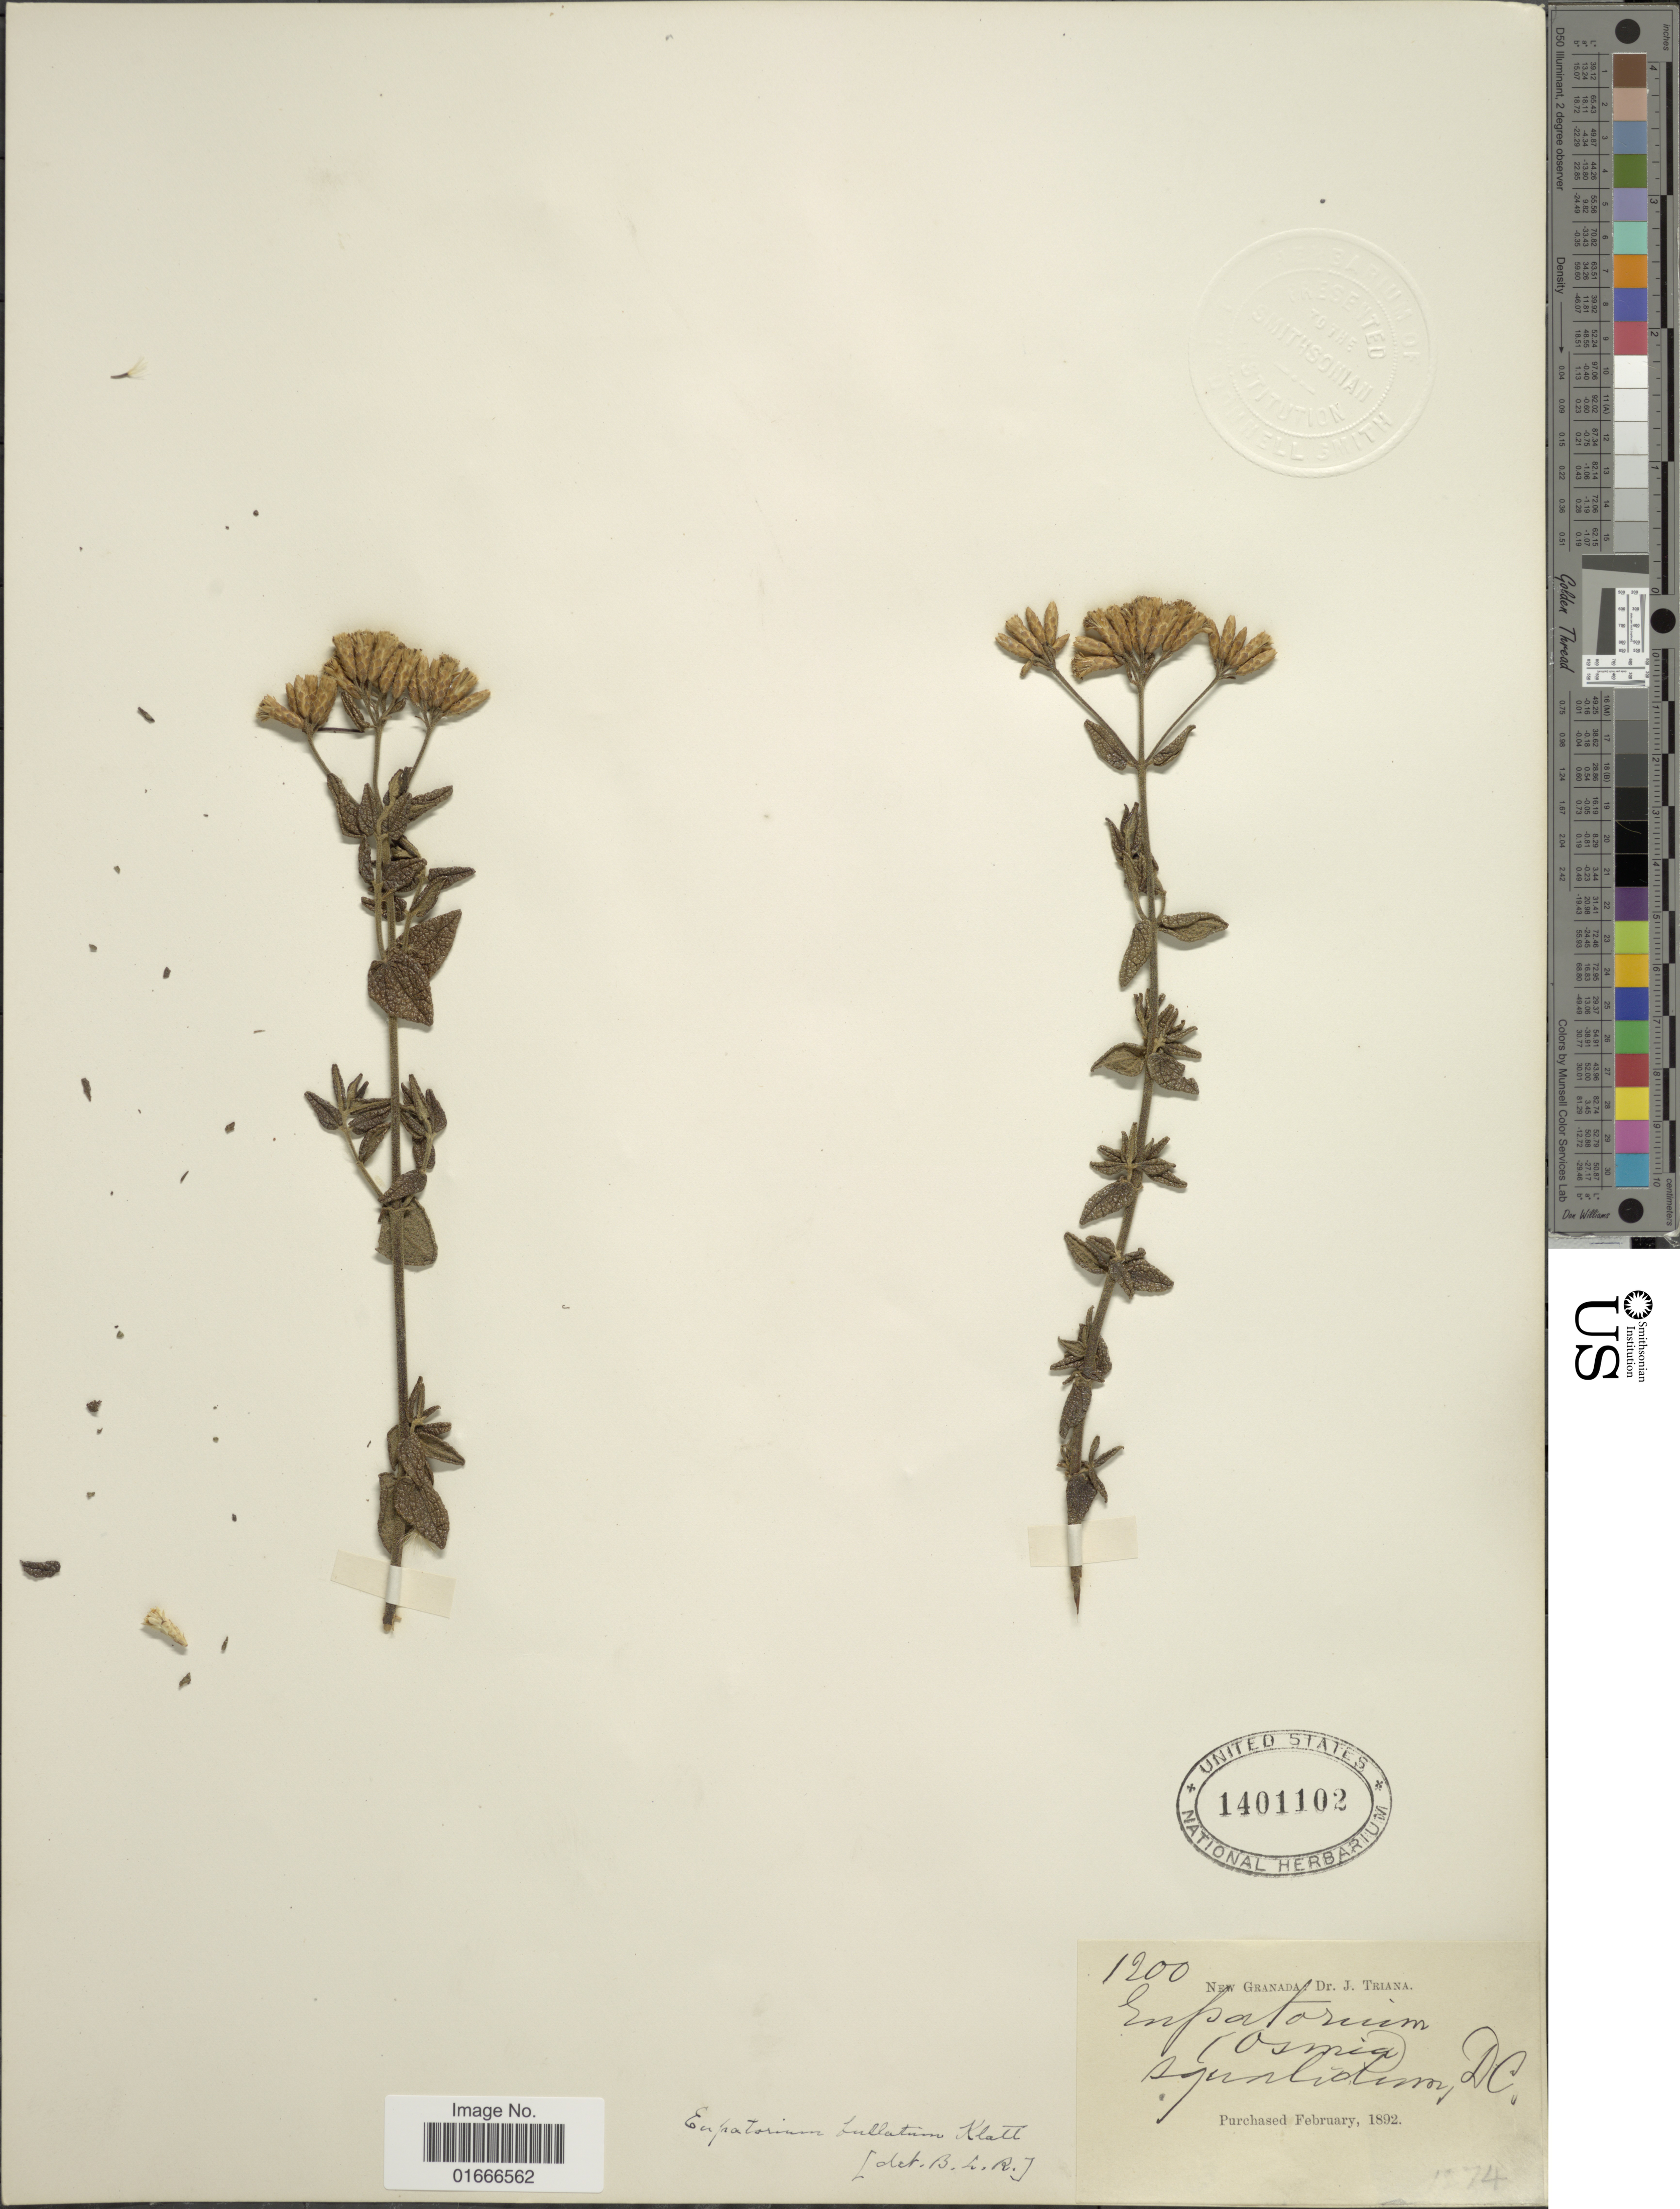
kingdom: Plantae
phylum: Tracheophyta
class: Magnoliopsida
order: Asterales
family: Asteraceae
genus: Chromolaena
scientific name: Chromolaena bullata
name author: (Klatt) R.M. King & H. Rob.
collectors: J. Triana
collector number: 1200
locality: New Granada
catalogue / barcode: US 1401102